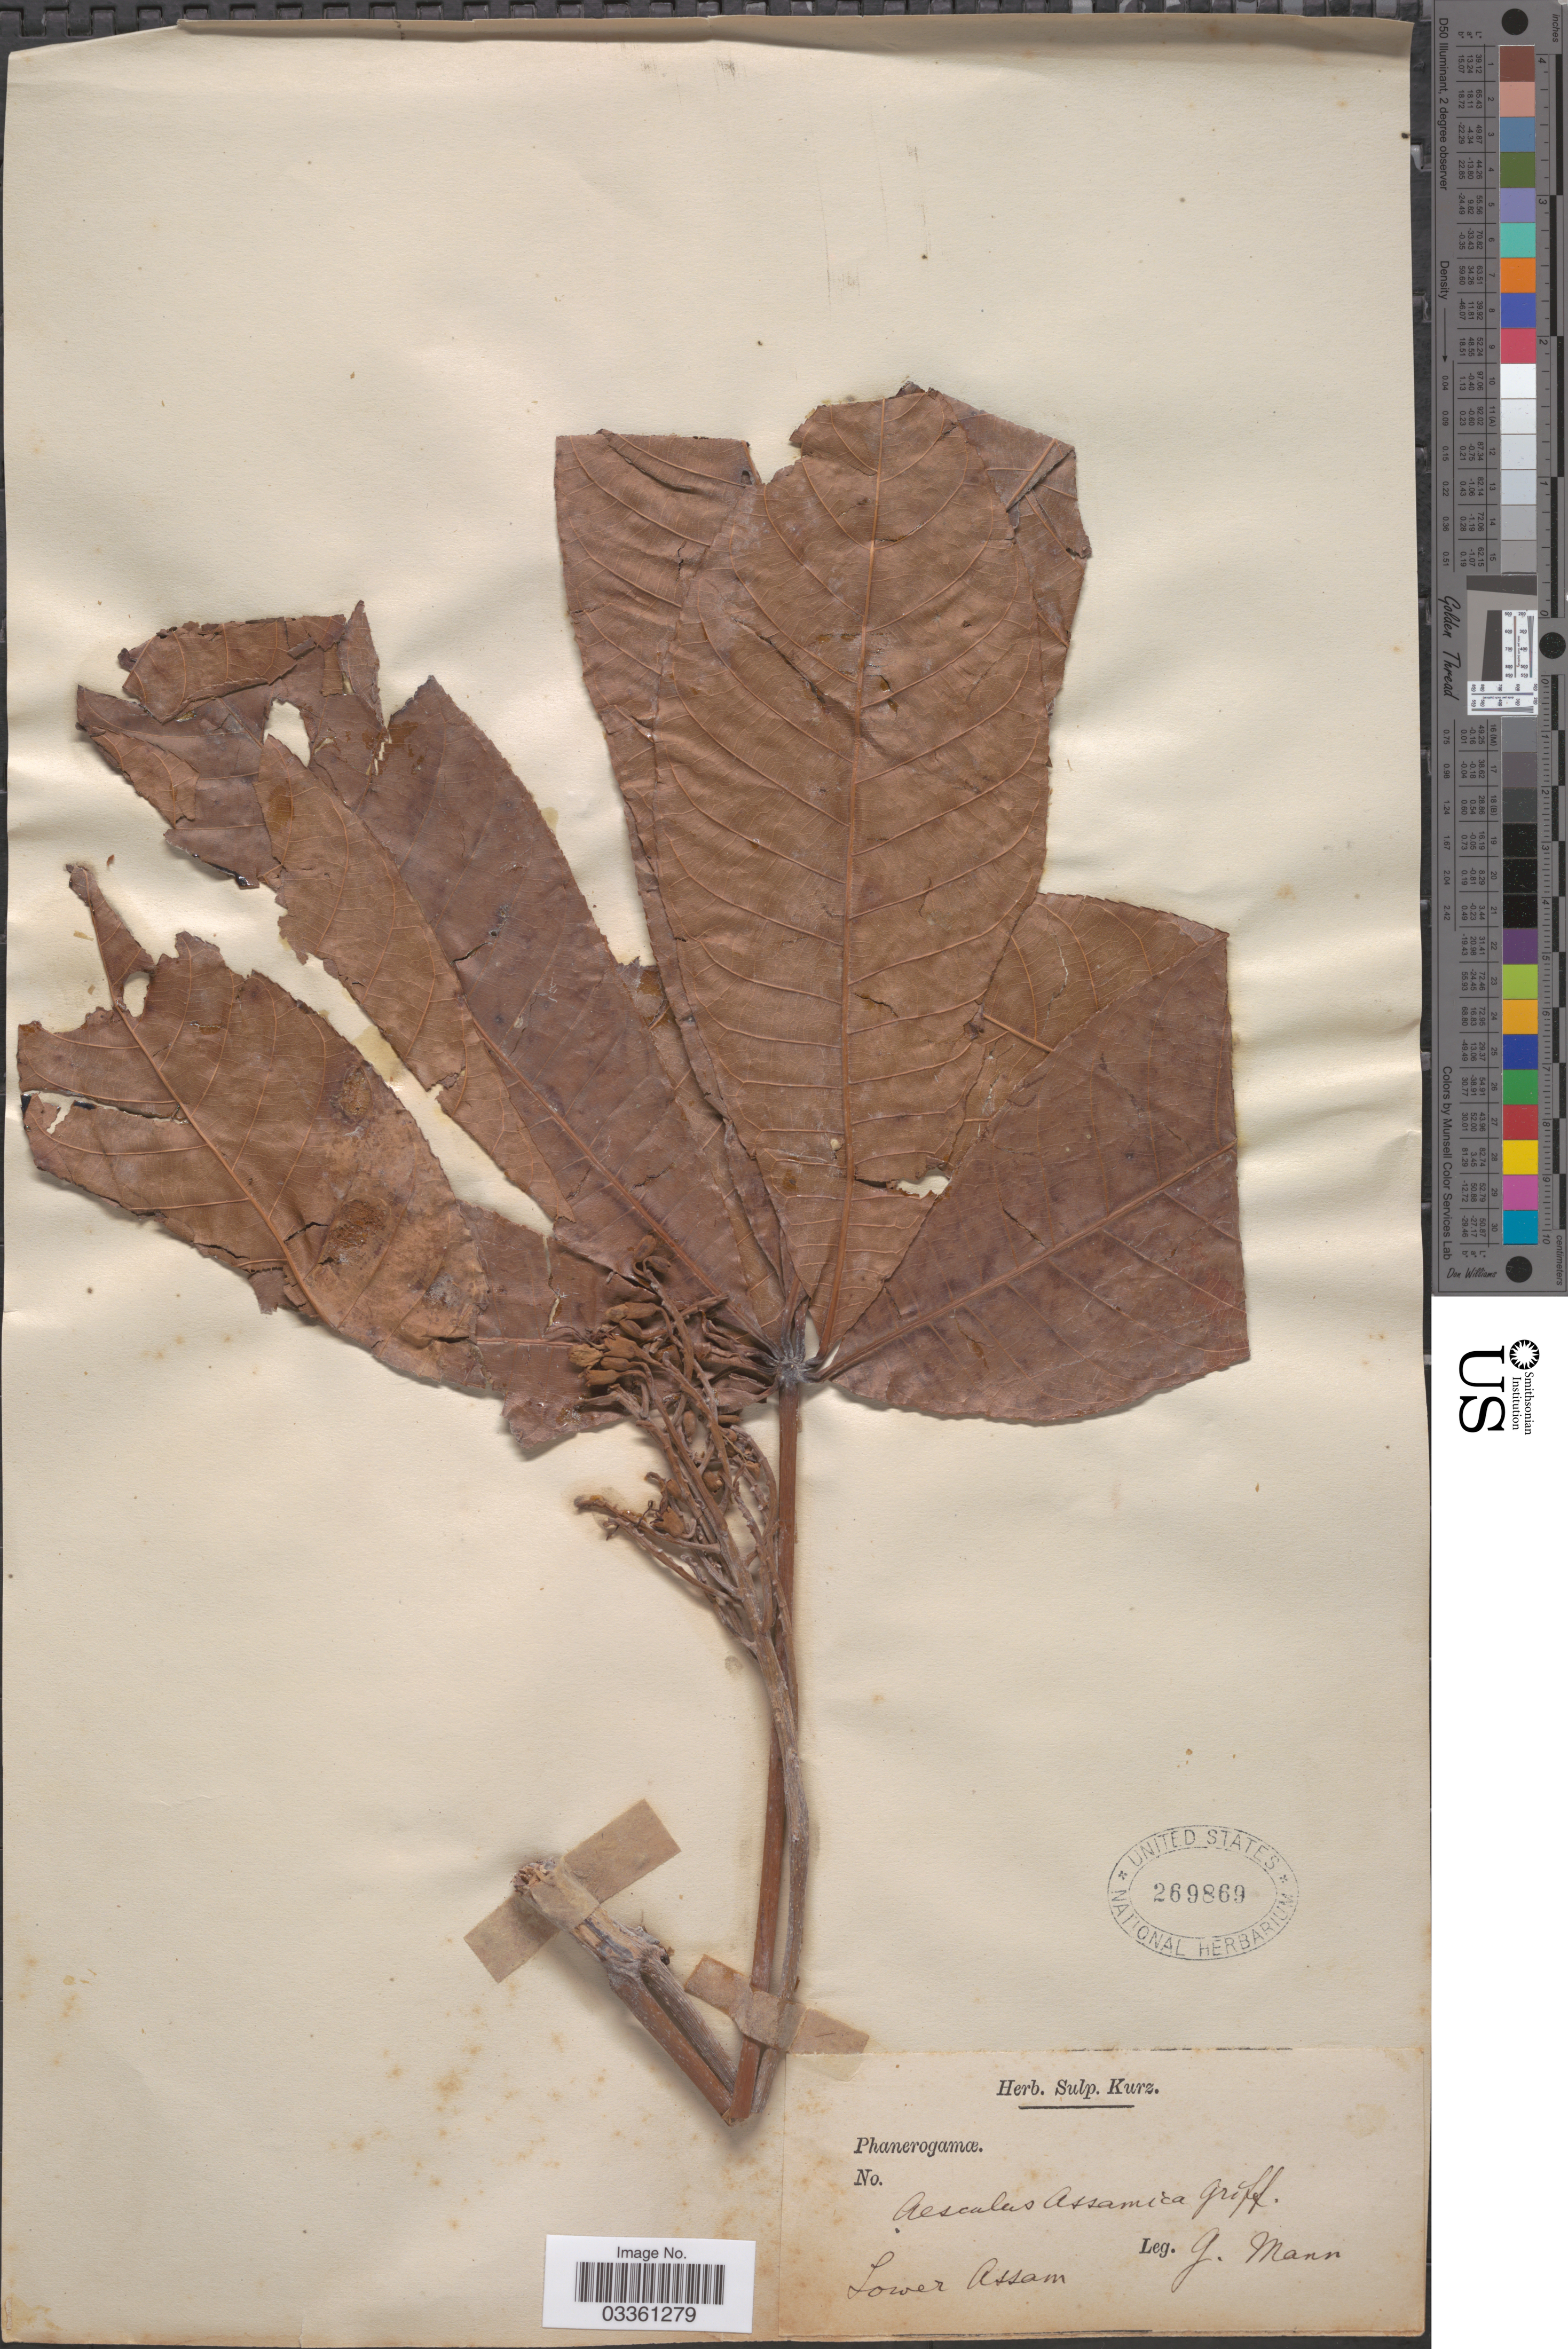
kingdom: Plantae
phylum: Tracheophyta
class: Magnoliopsida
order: Sapindales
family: Sapindaceae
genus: Aesculus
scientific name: Aesculus assamica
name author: Griff.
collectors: G. Mann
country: India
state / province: Assam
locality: Lower Assam.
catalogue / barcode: US 269869